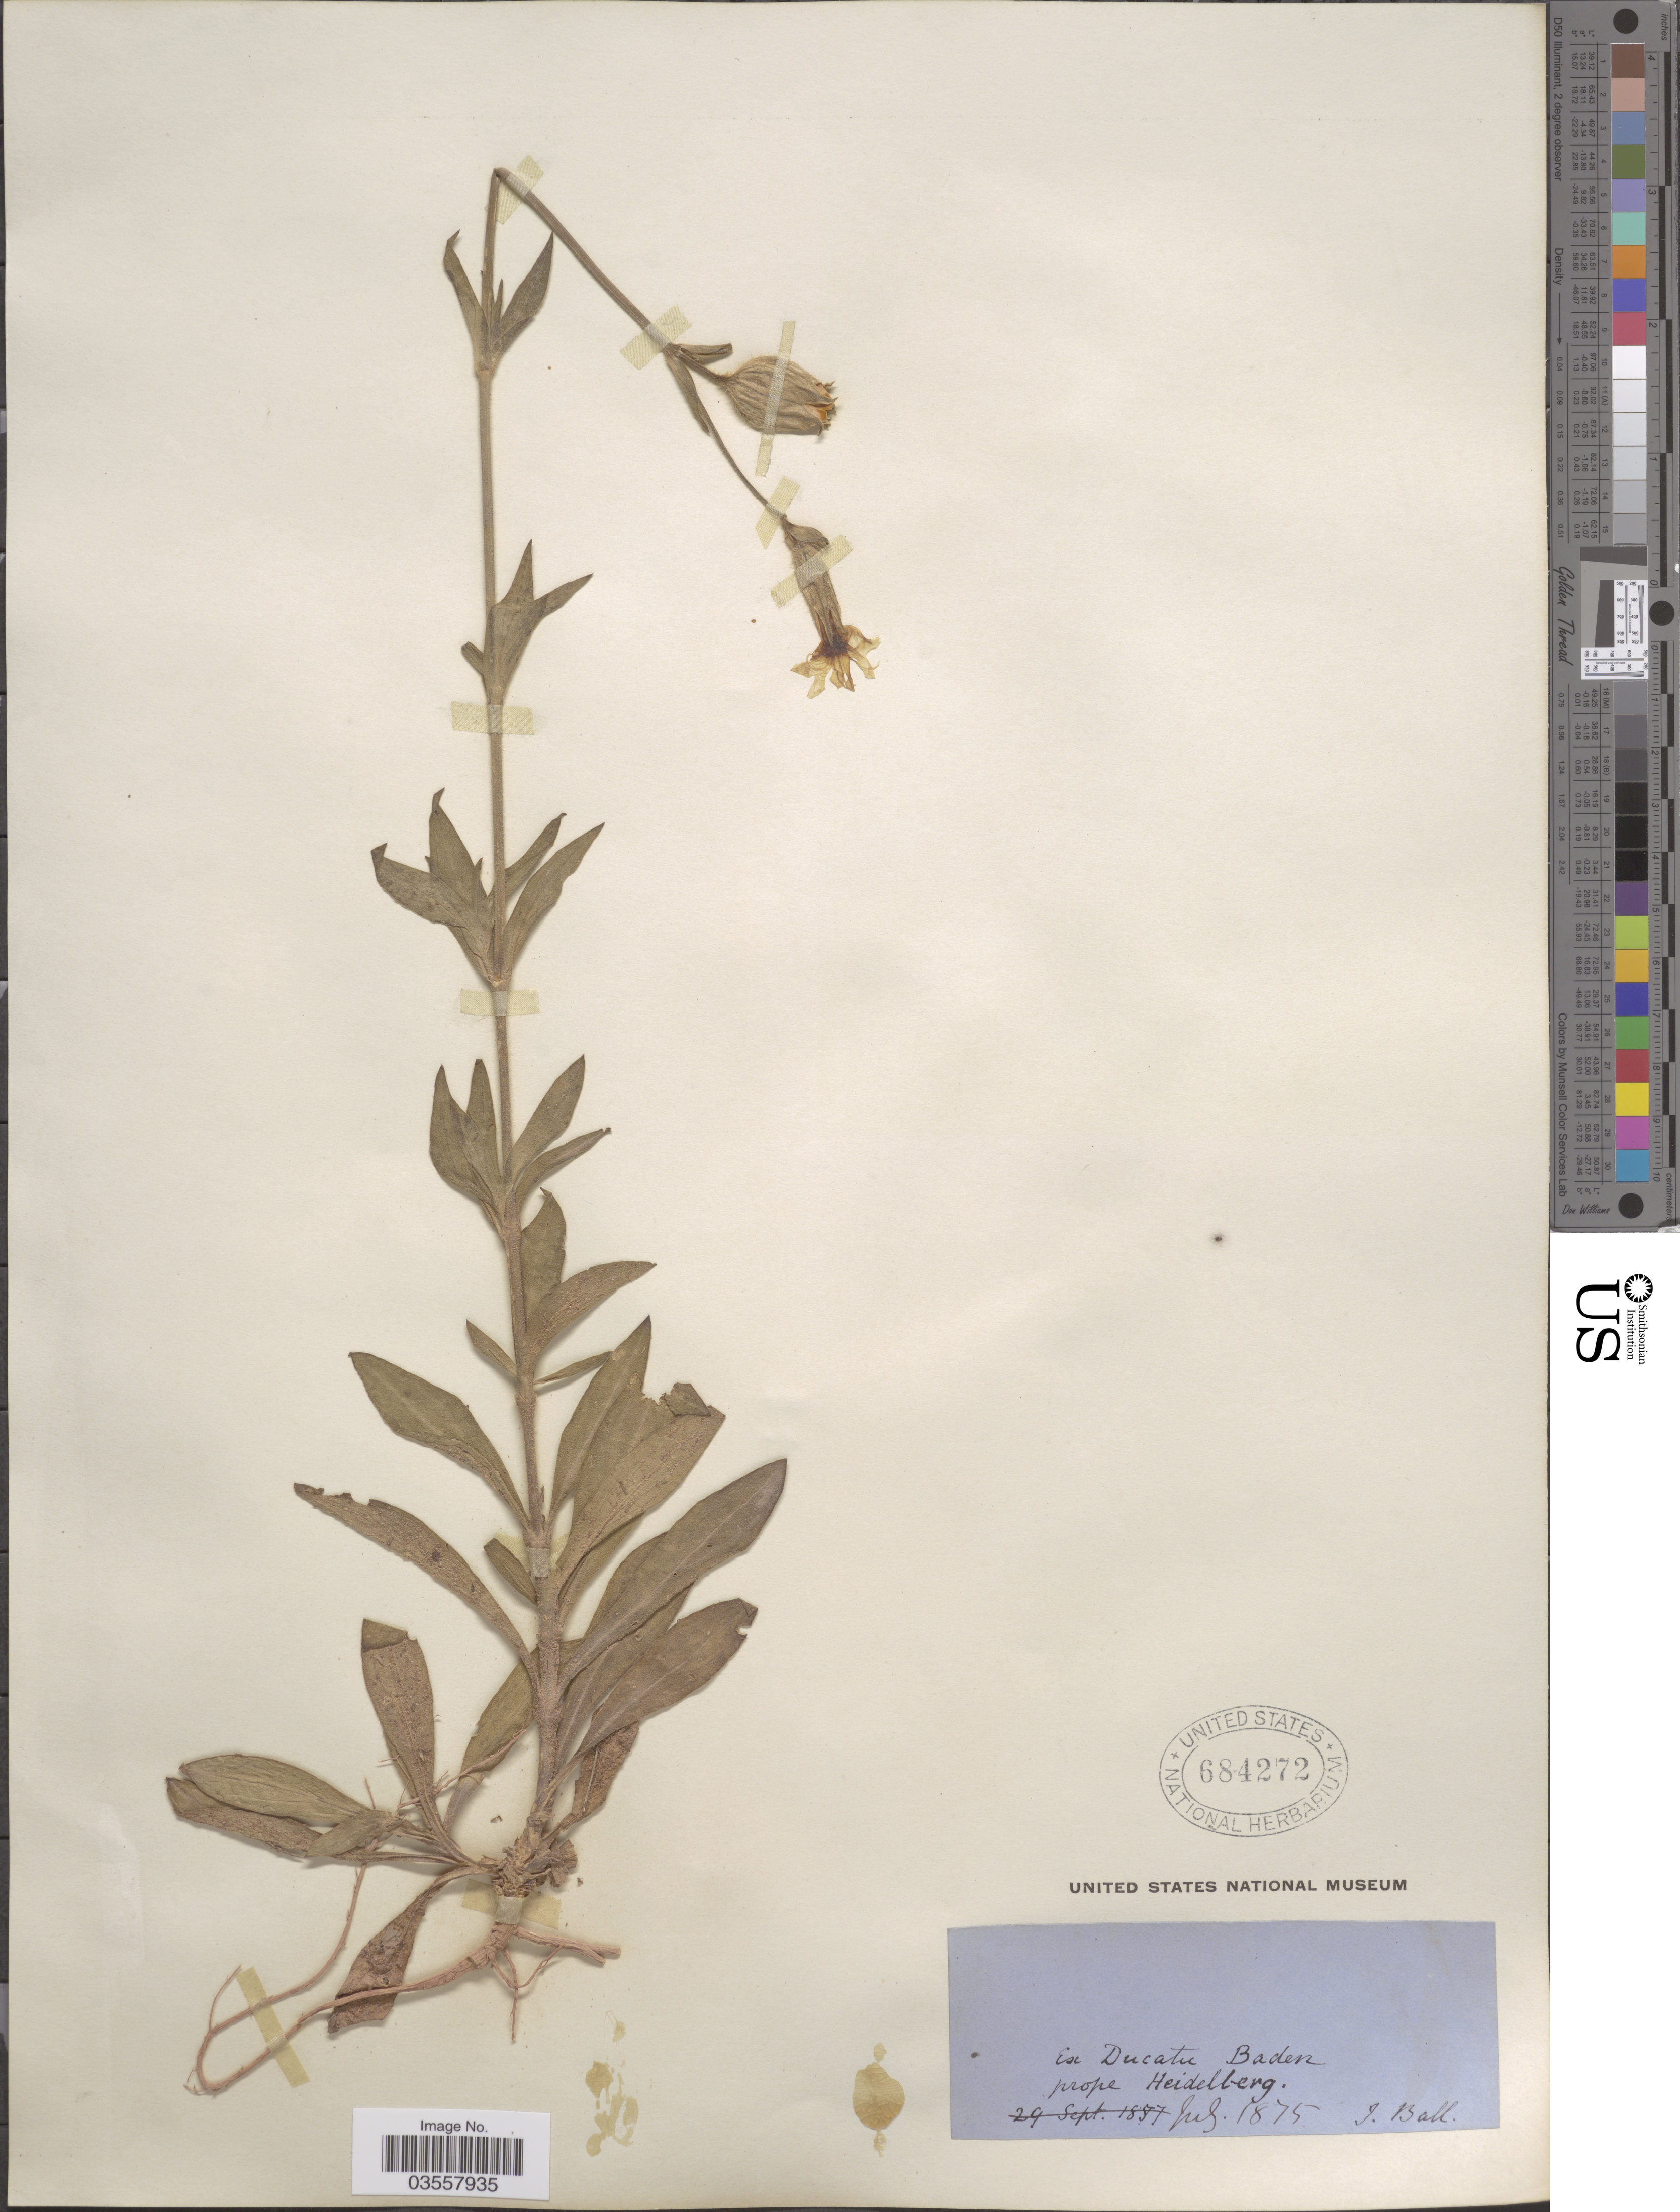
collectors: J. Ball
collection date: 1875-07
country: Germany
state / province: Baden-Württemberg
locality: Ex Ducatu Baden prope Heidelberg.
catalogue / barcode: US 684272